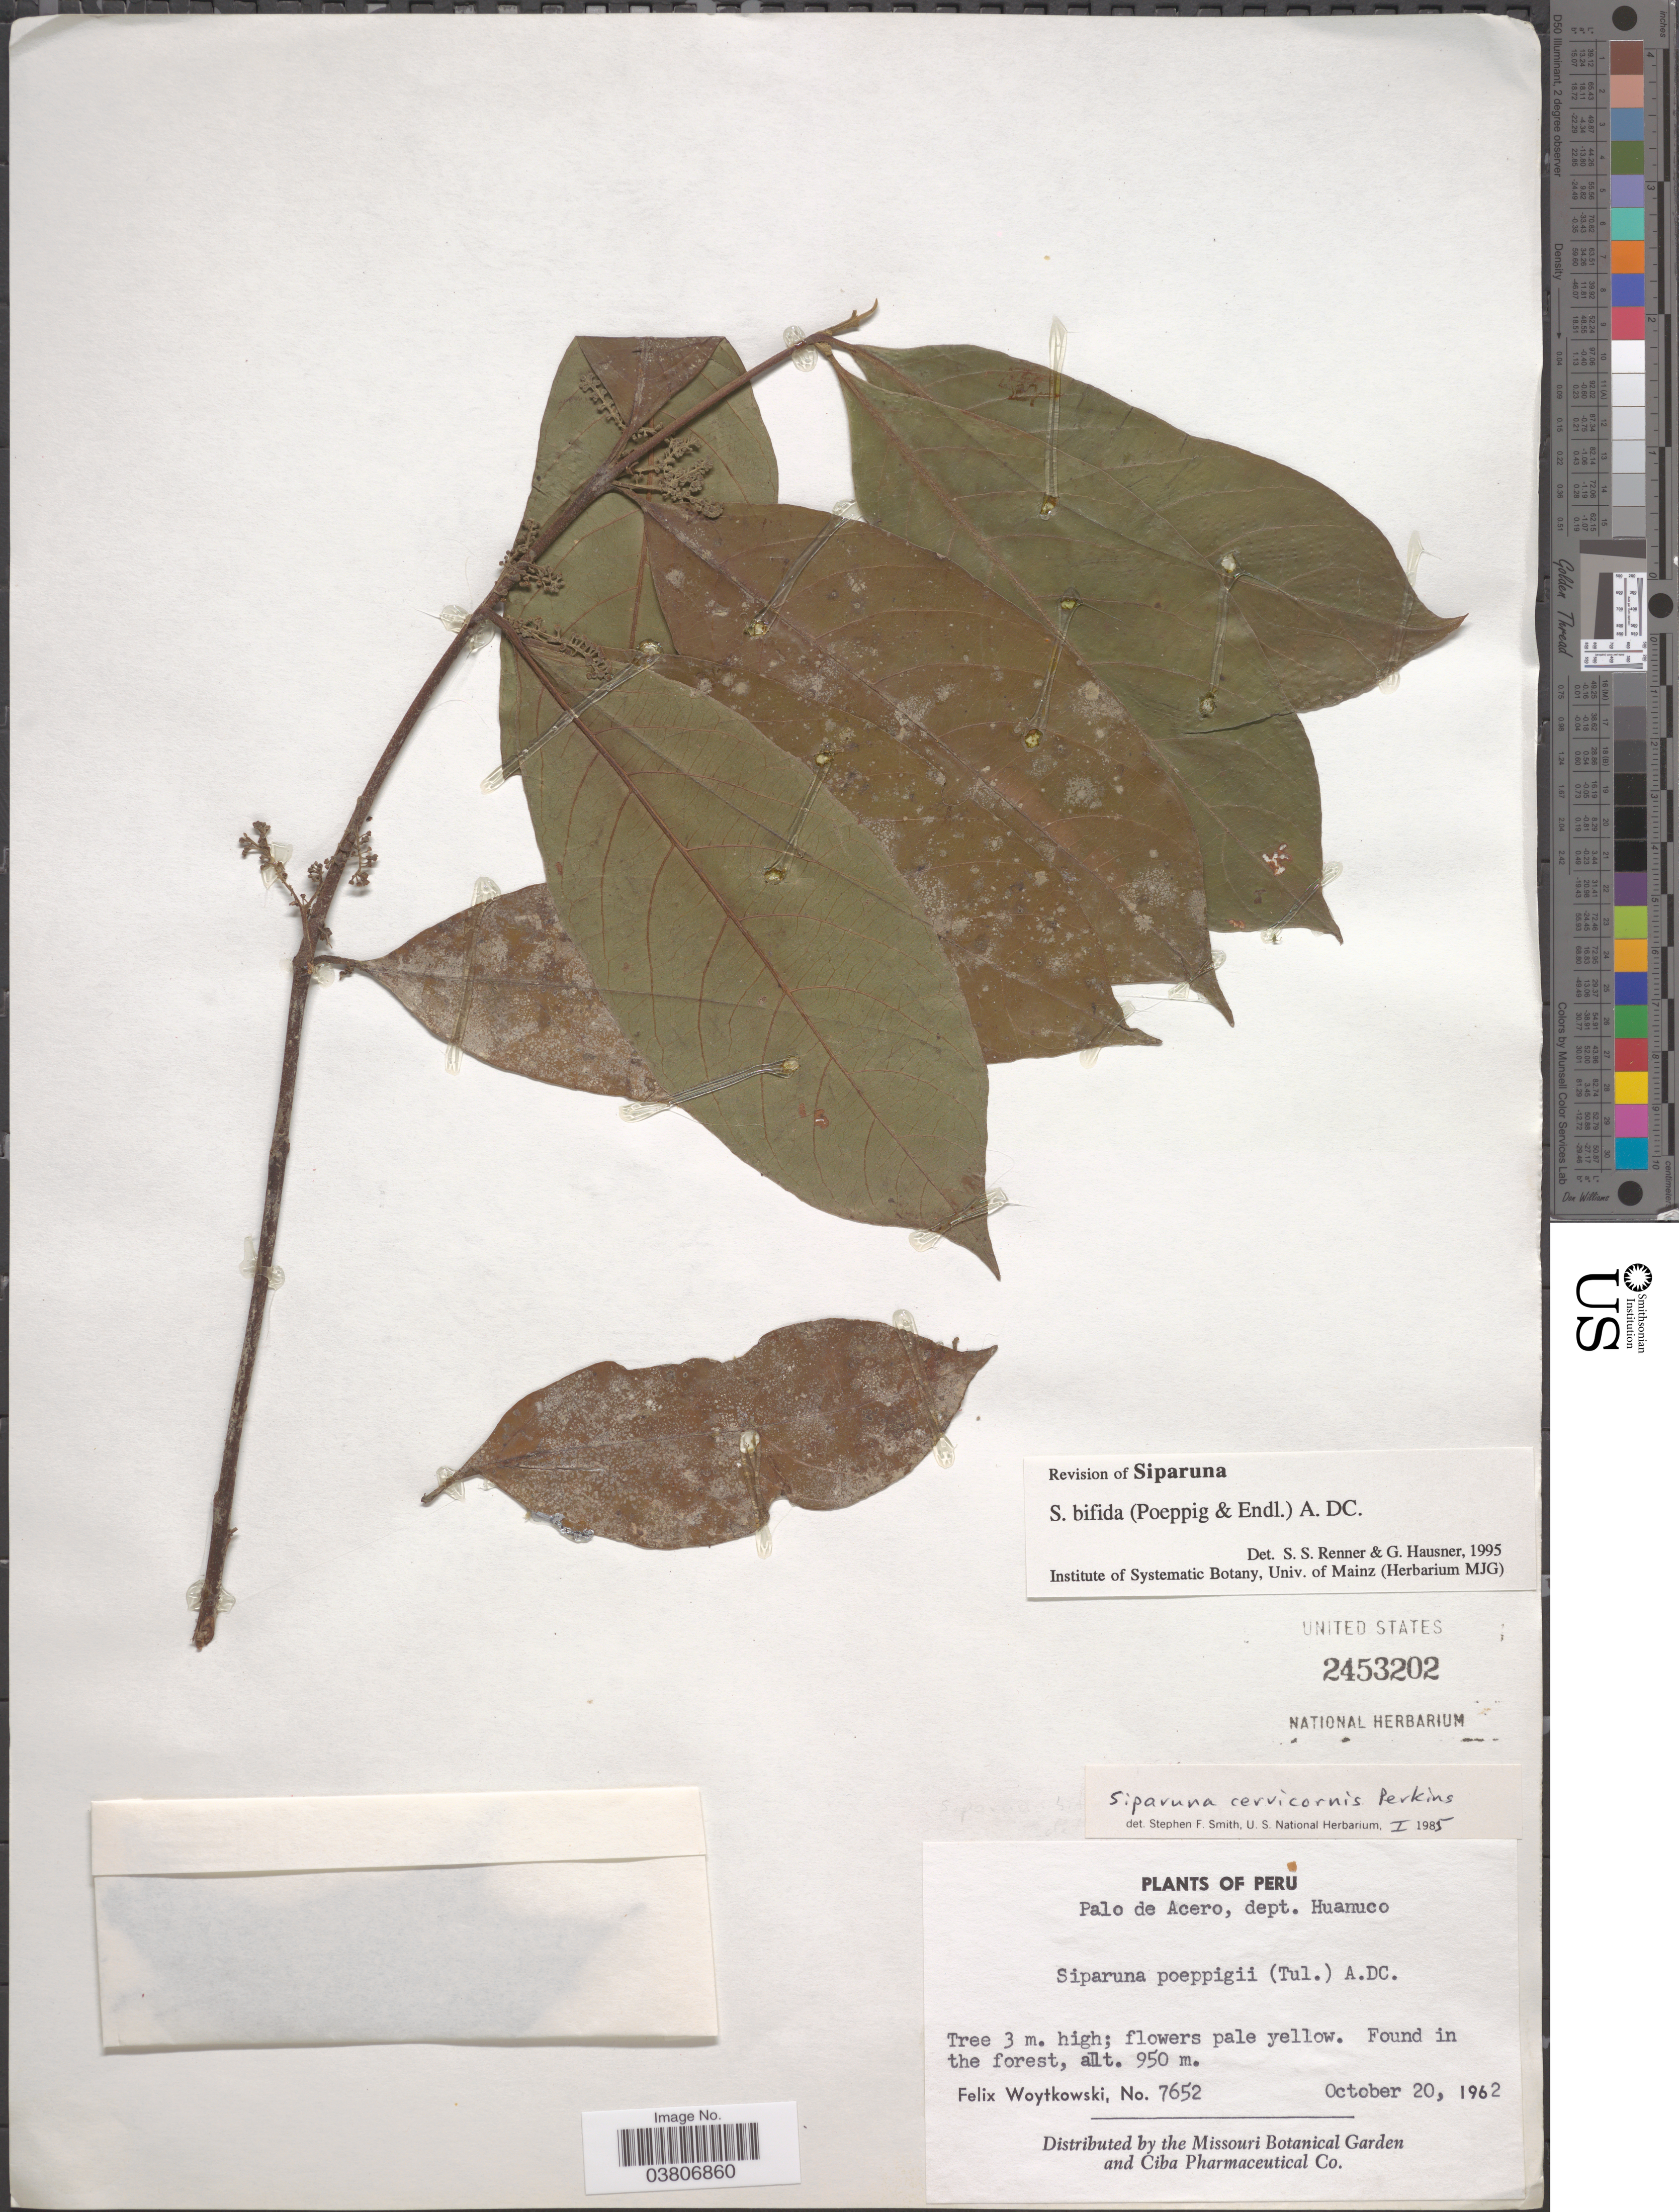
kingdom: Plantae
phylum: Tracheophyta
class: Magnoliopsida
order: Laurales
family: Siparunaceae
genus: Siparuna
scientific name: Siparuna bifida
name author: (Poepp. & Endl.) A. DC.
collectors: F. Woytkowski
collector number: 7652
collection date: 1962-10-20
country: Peru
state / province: Huánuco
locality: Palo de Acero, dept. Huanuco.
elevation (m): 950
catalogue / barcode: US 2453202